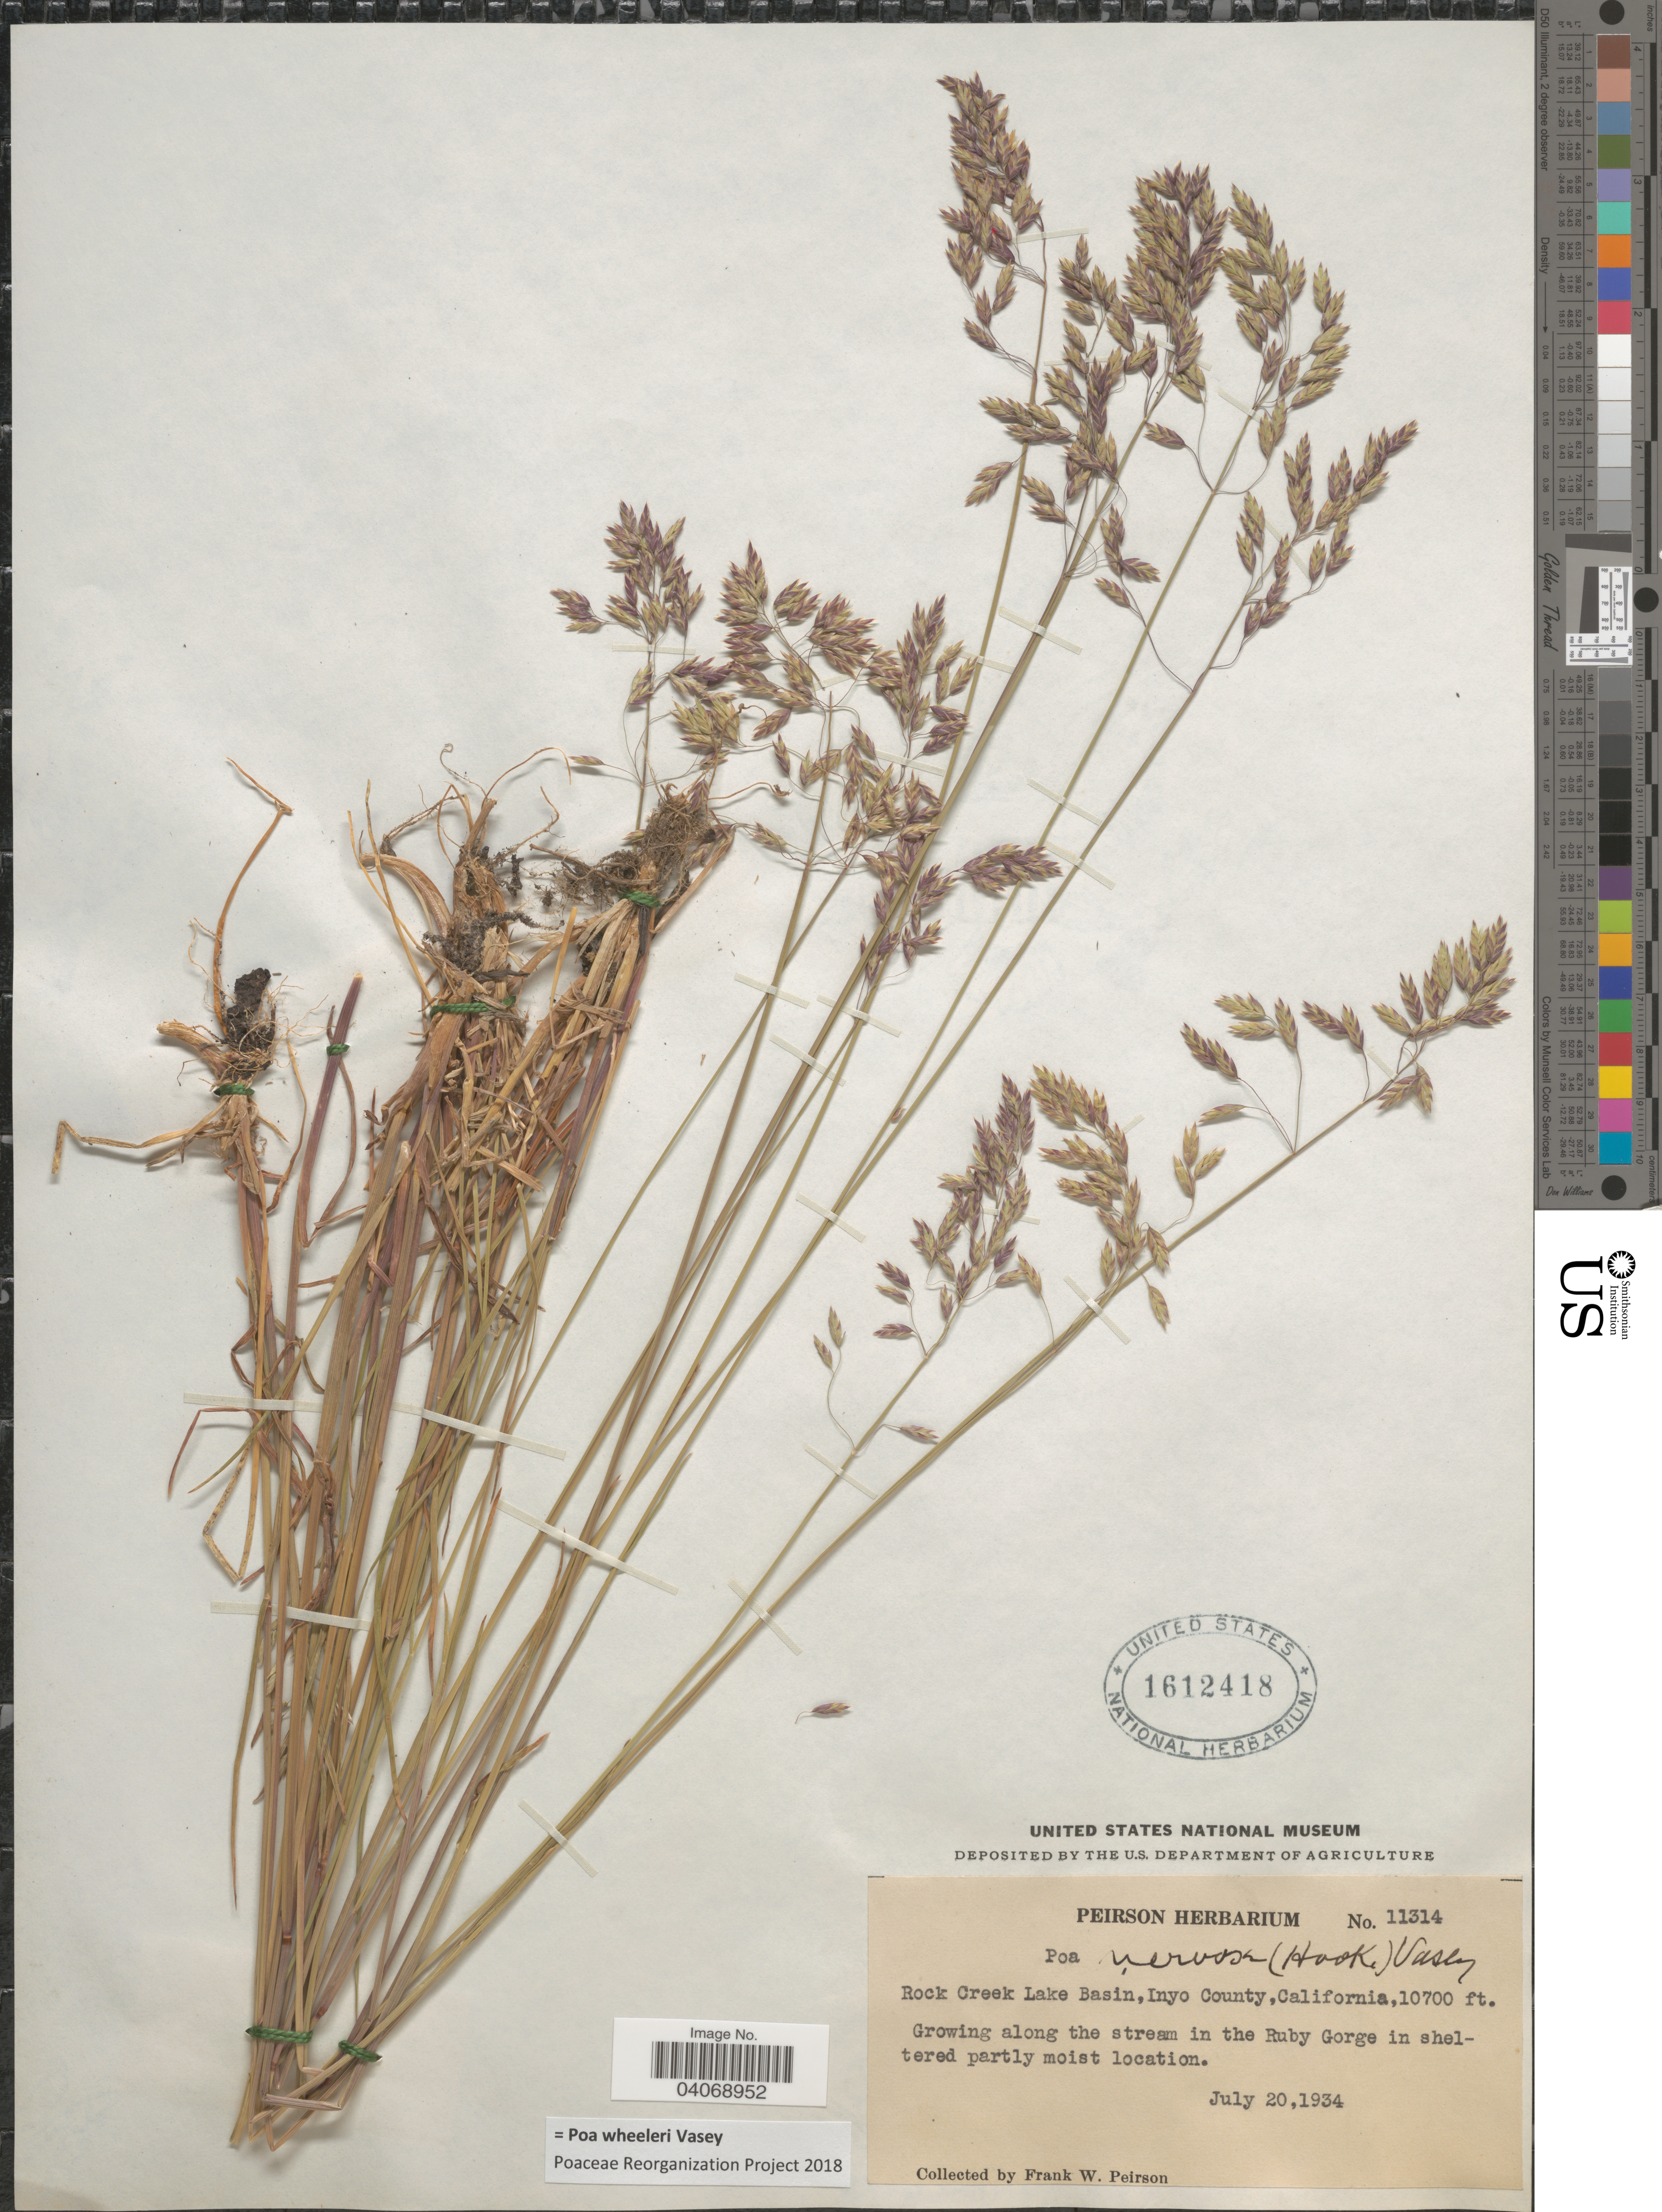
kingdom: Plantae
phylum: Tracheophyta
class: Liliopsida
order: Poales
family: Poaceae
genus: Poa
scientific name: Poa wheeleri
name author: Vasey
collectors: F. Peirson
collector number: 11314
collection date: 1934-07-20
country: United States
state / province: California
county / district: Inyo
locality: Rock Creek Lake Basin, Inyo County. Growing along the stream in the Ruby Gorge in sheltered partly moist location.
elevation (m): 3261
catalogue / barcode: US 1612418